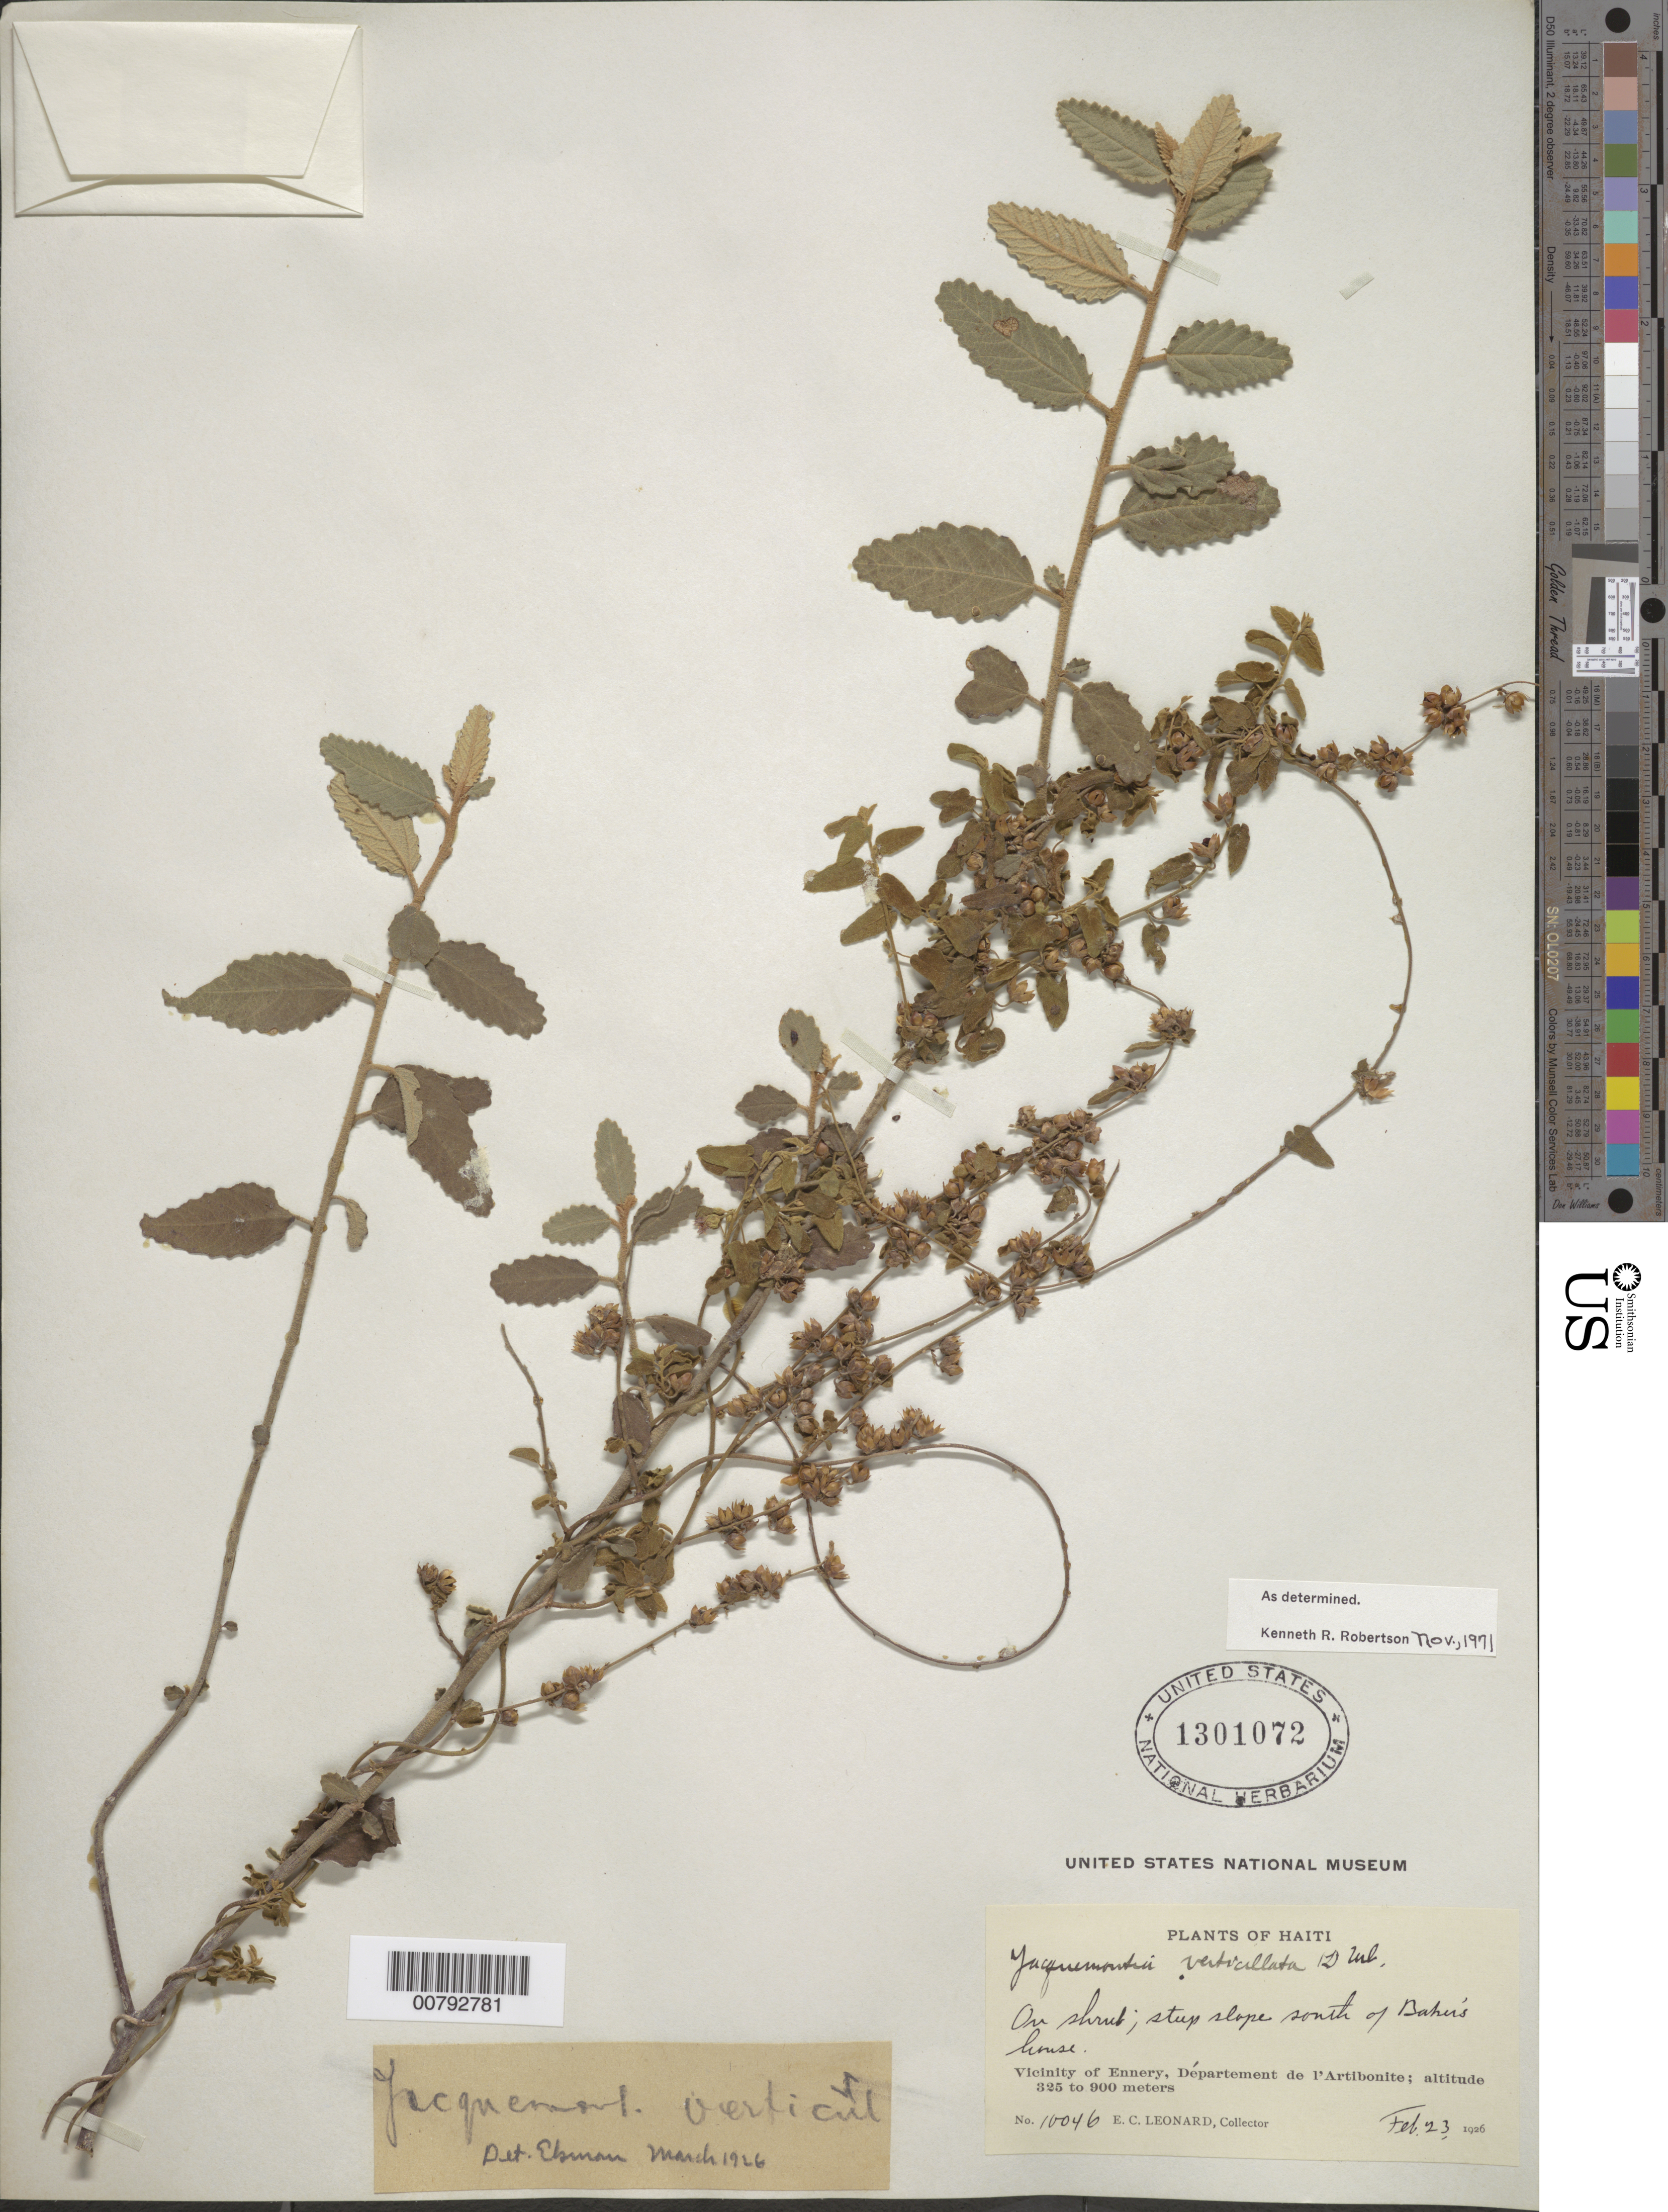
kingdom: Plantae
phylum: Tracheophyta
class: Magnoliopsida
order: Solanales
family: Convolvulaceae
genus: Jacquemontia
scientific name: Jacquemontia verticillata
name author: (L.) Urb.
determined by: Robertson, K. R.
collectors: E. C. Leonard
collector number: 10046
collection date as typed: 23 Feb 1926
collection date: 1926-02-23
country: Haiti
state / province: Artibonite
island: Hispaniola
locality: Vicinity of Ennery, south of Baher's house.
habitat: Steep slope.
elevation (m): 325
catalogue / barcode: US 1301072